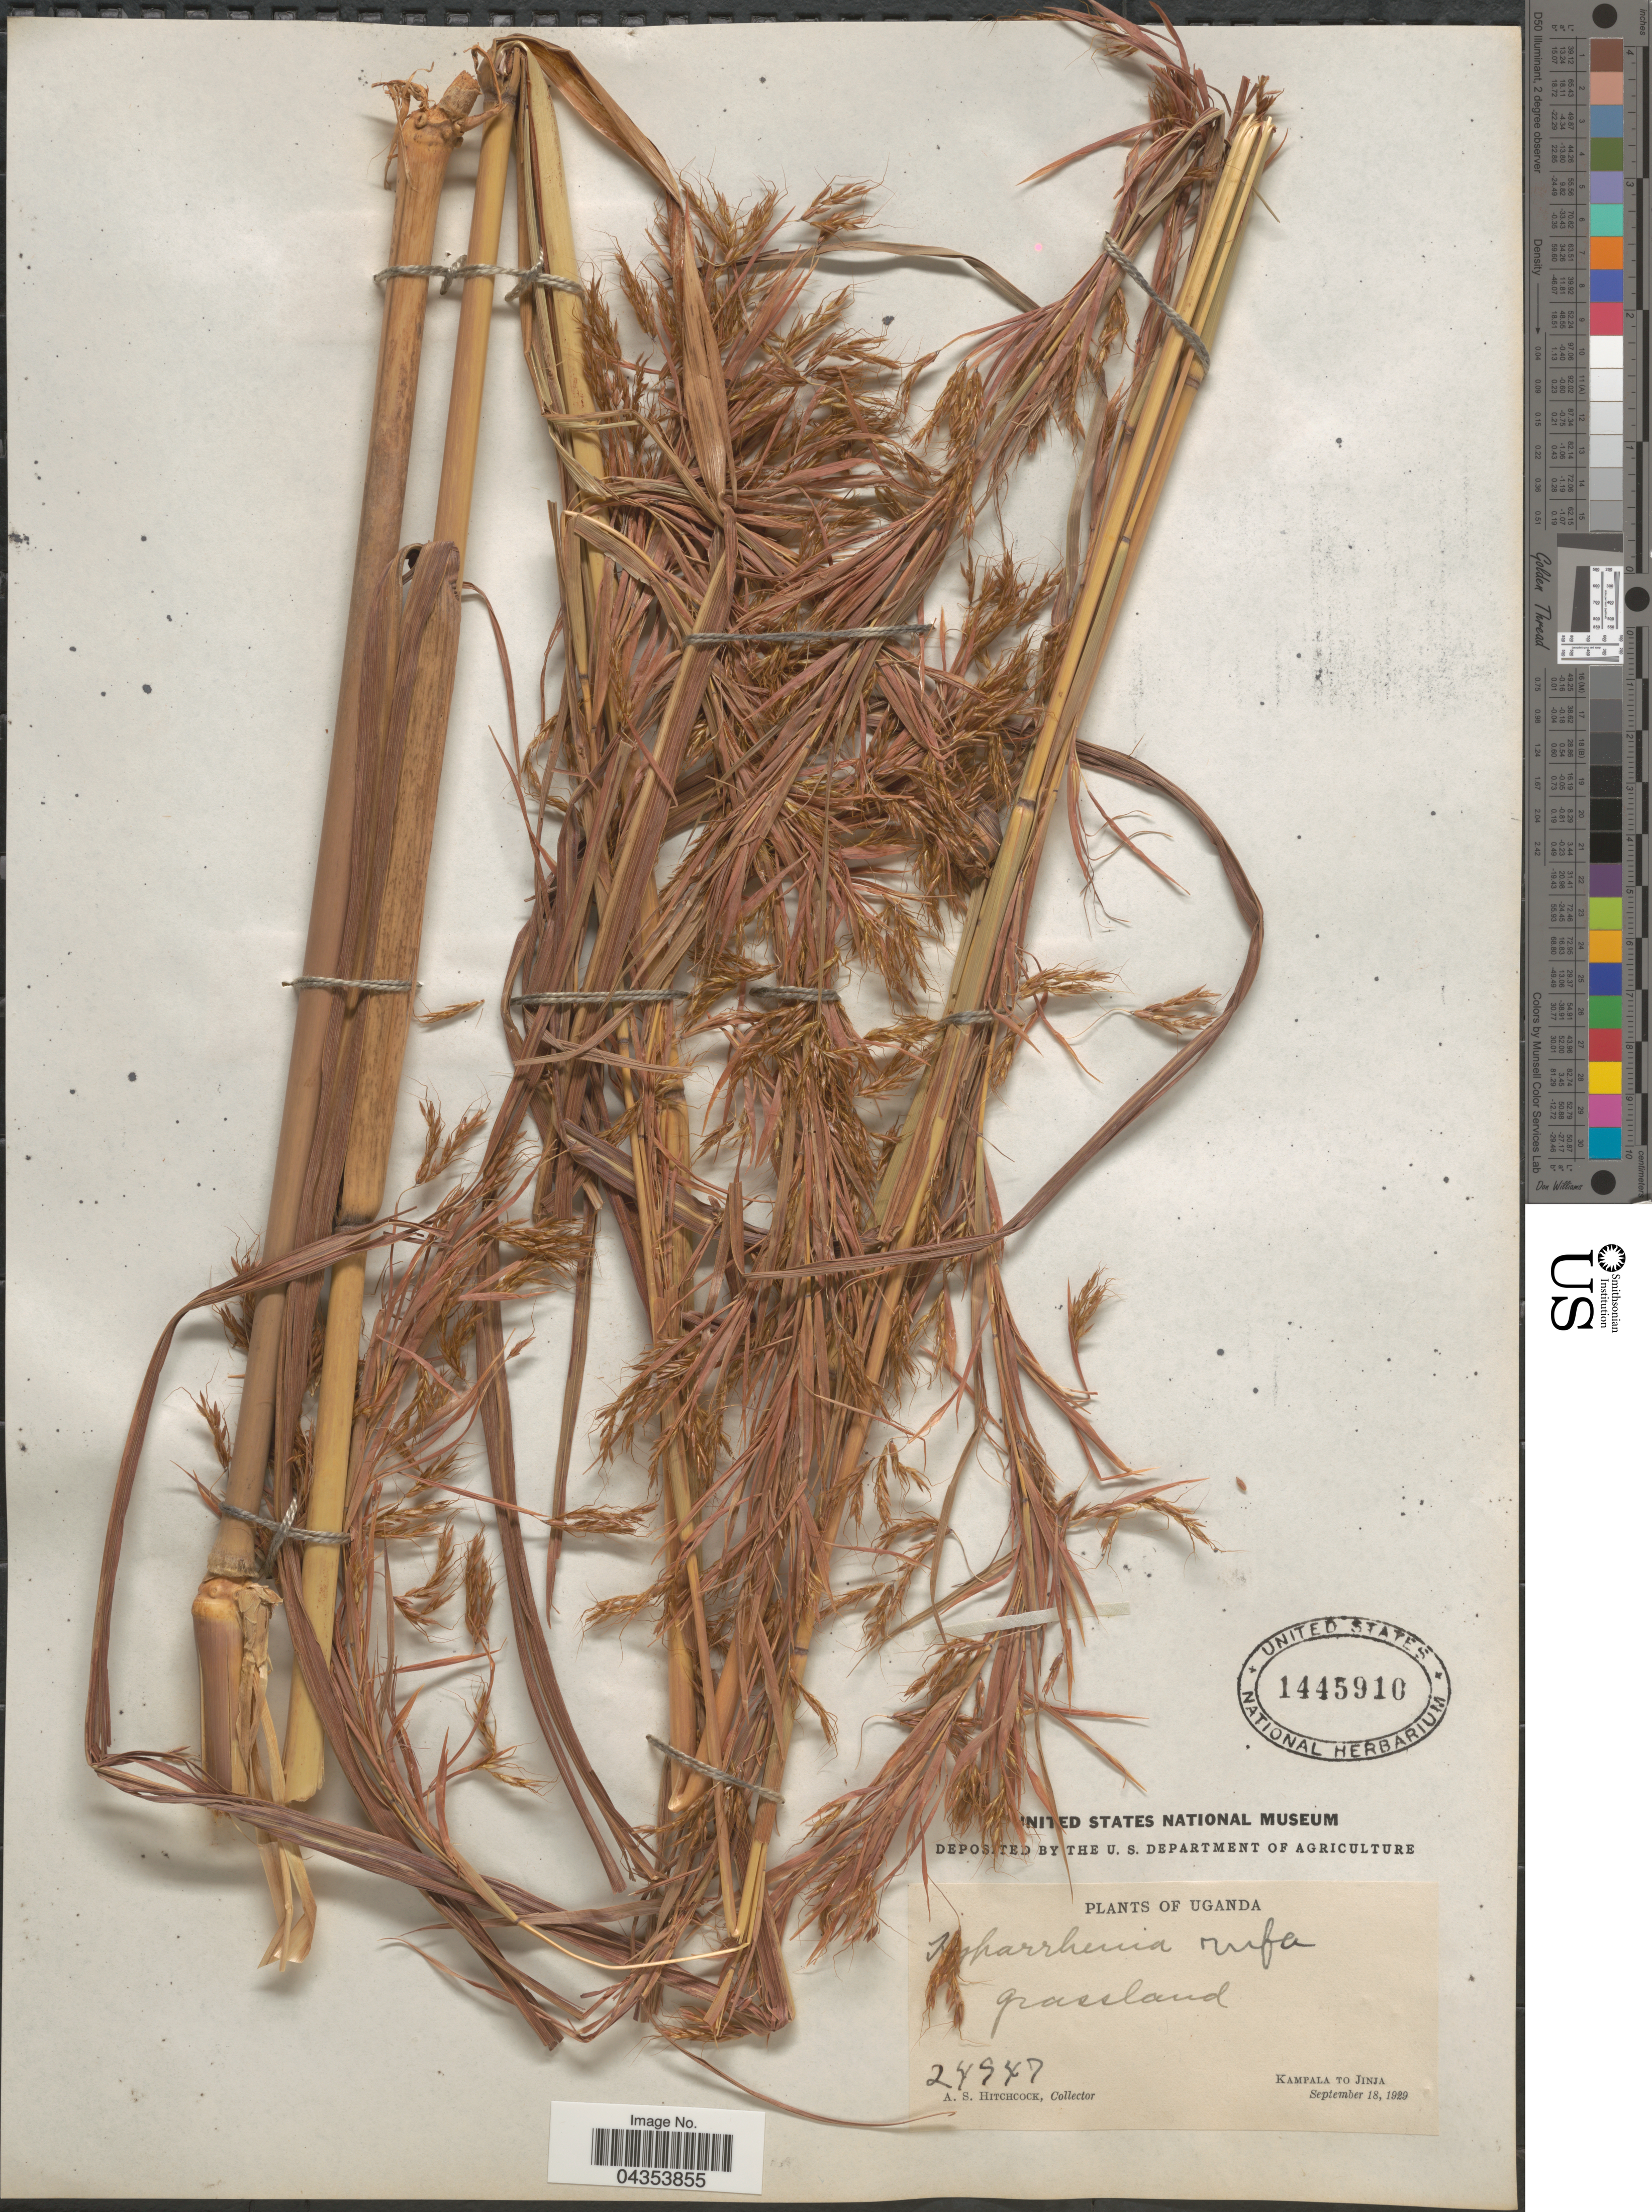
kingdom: Plantae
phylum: Tracheophyta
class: Liliopsida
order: Poales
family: Poaceae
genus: Hyparrhenia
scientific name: Hyparrhenia rufa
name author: (Nees) Stapf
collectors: A. S. Hitchcock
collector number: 24947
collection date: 1929-09-18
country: Uganda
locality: Kampala To Jinja.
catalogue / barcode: US 1445910